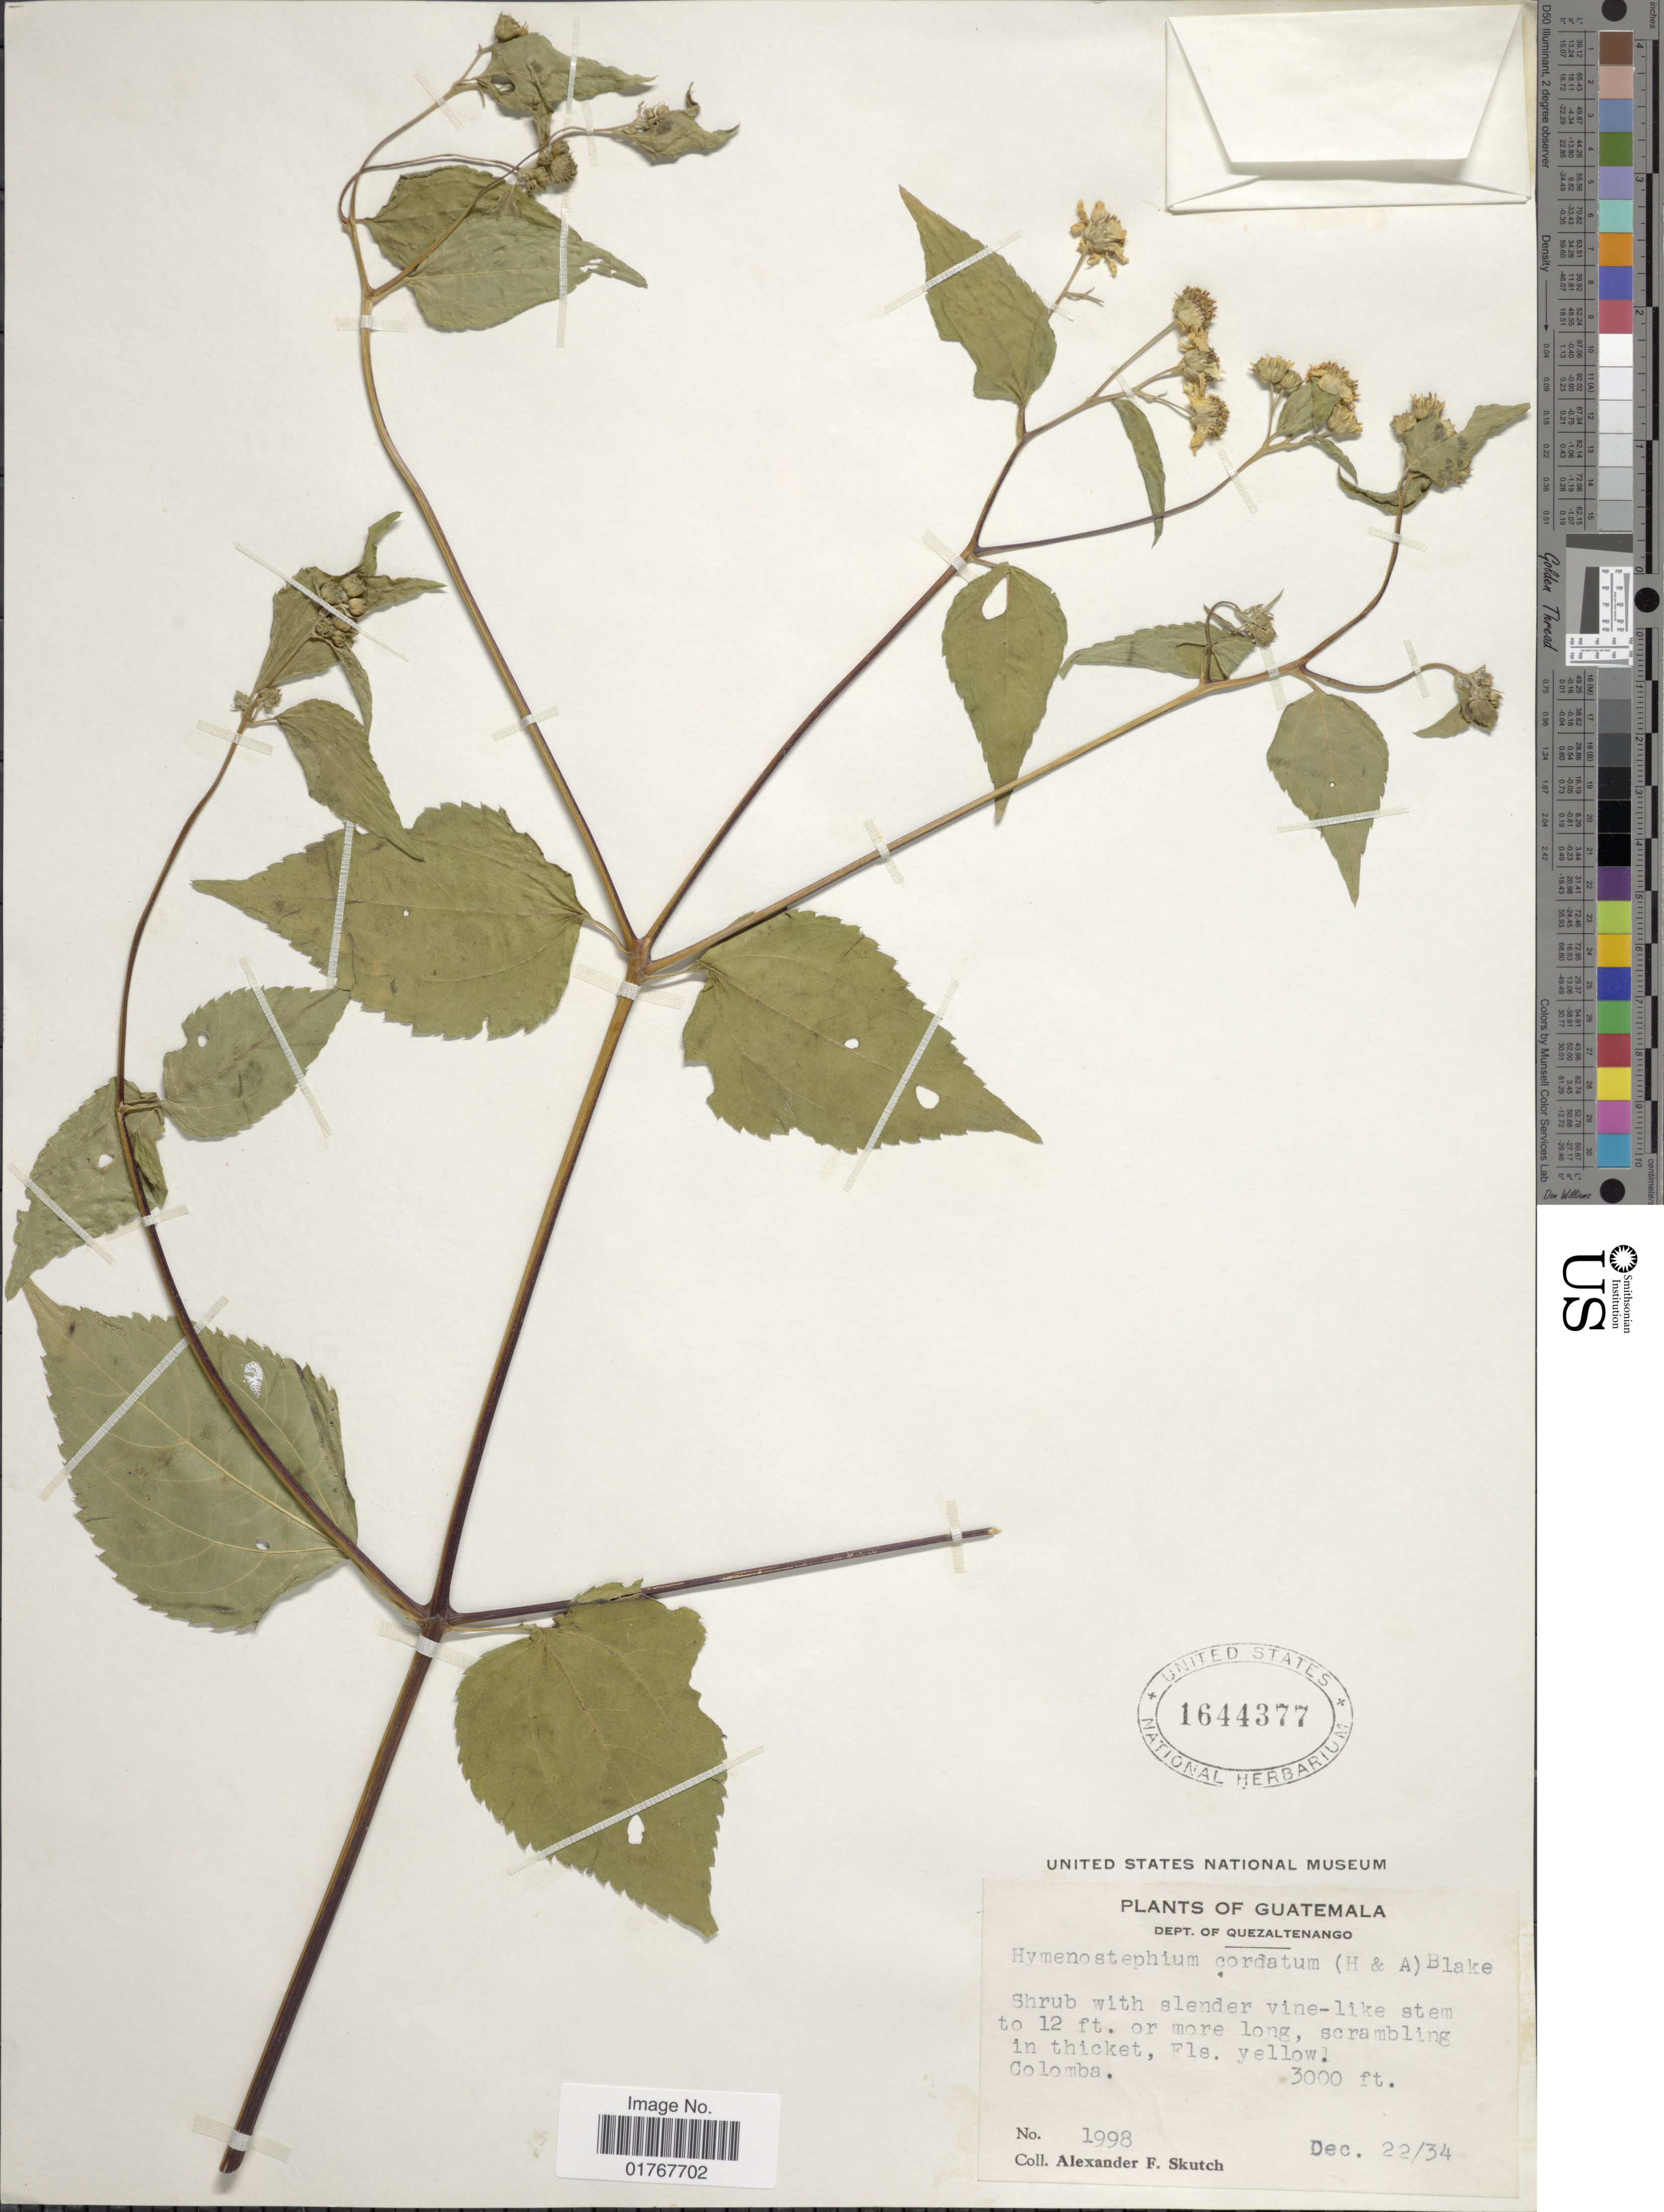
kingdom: Plantae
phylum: Tracheophyta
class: Magnoliopsida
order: Asterales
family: Asteraceae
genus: Viguiera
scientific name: Viguiera cordata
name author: (Hook. & Arn.) D'Arcy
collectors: A. F. Skutch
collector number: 1998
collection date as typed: Transcribed d/m/y: 22/12/34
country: Guatemala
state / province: Quetzaltenango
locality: Dept. of Quezaltenango, Colomba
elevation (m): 914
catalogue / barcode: US 1644377